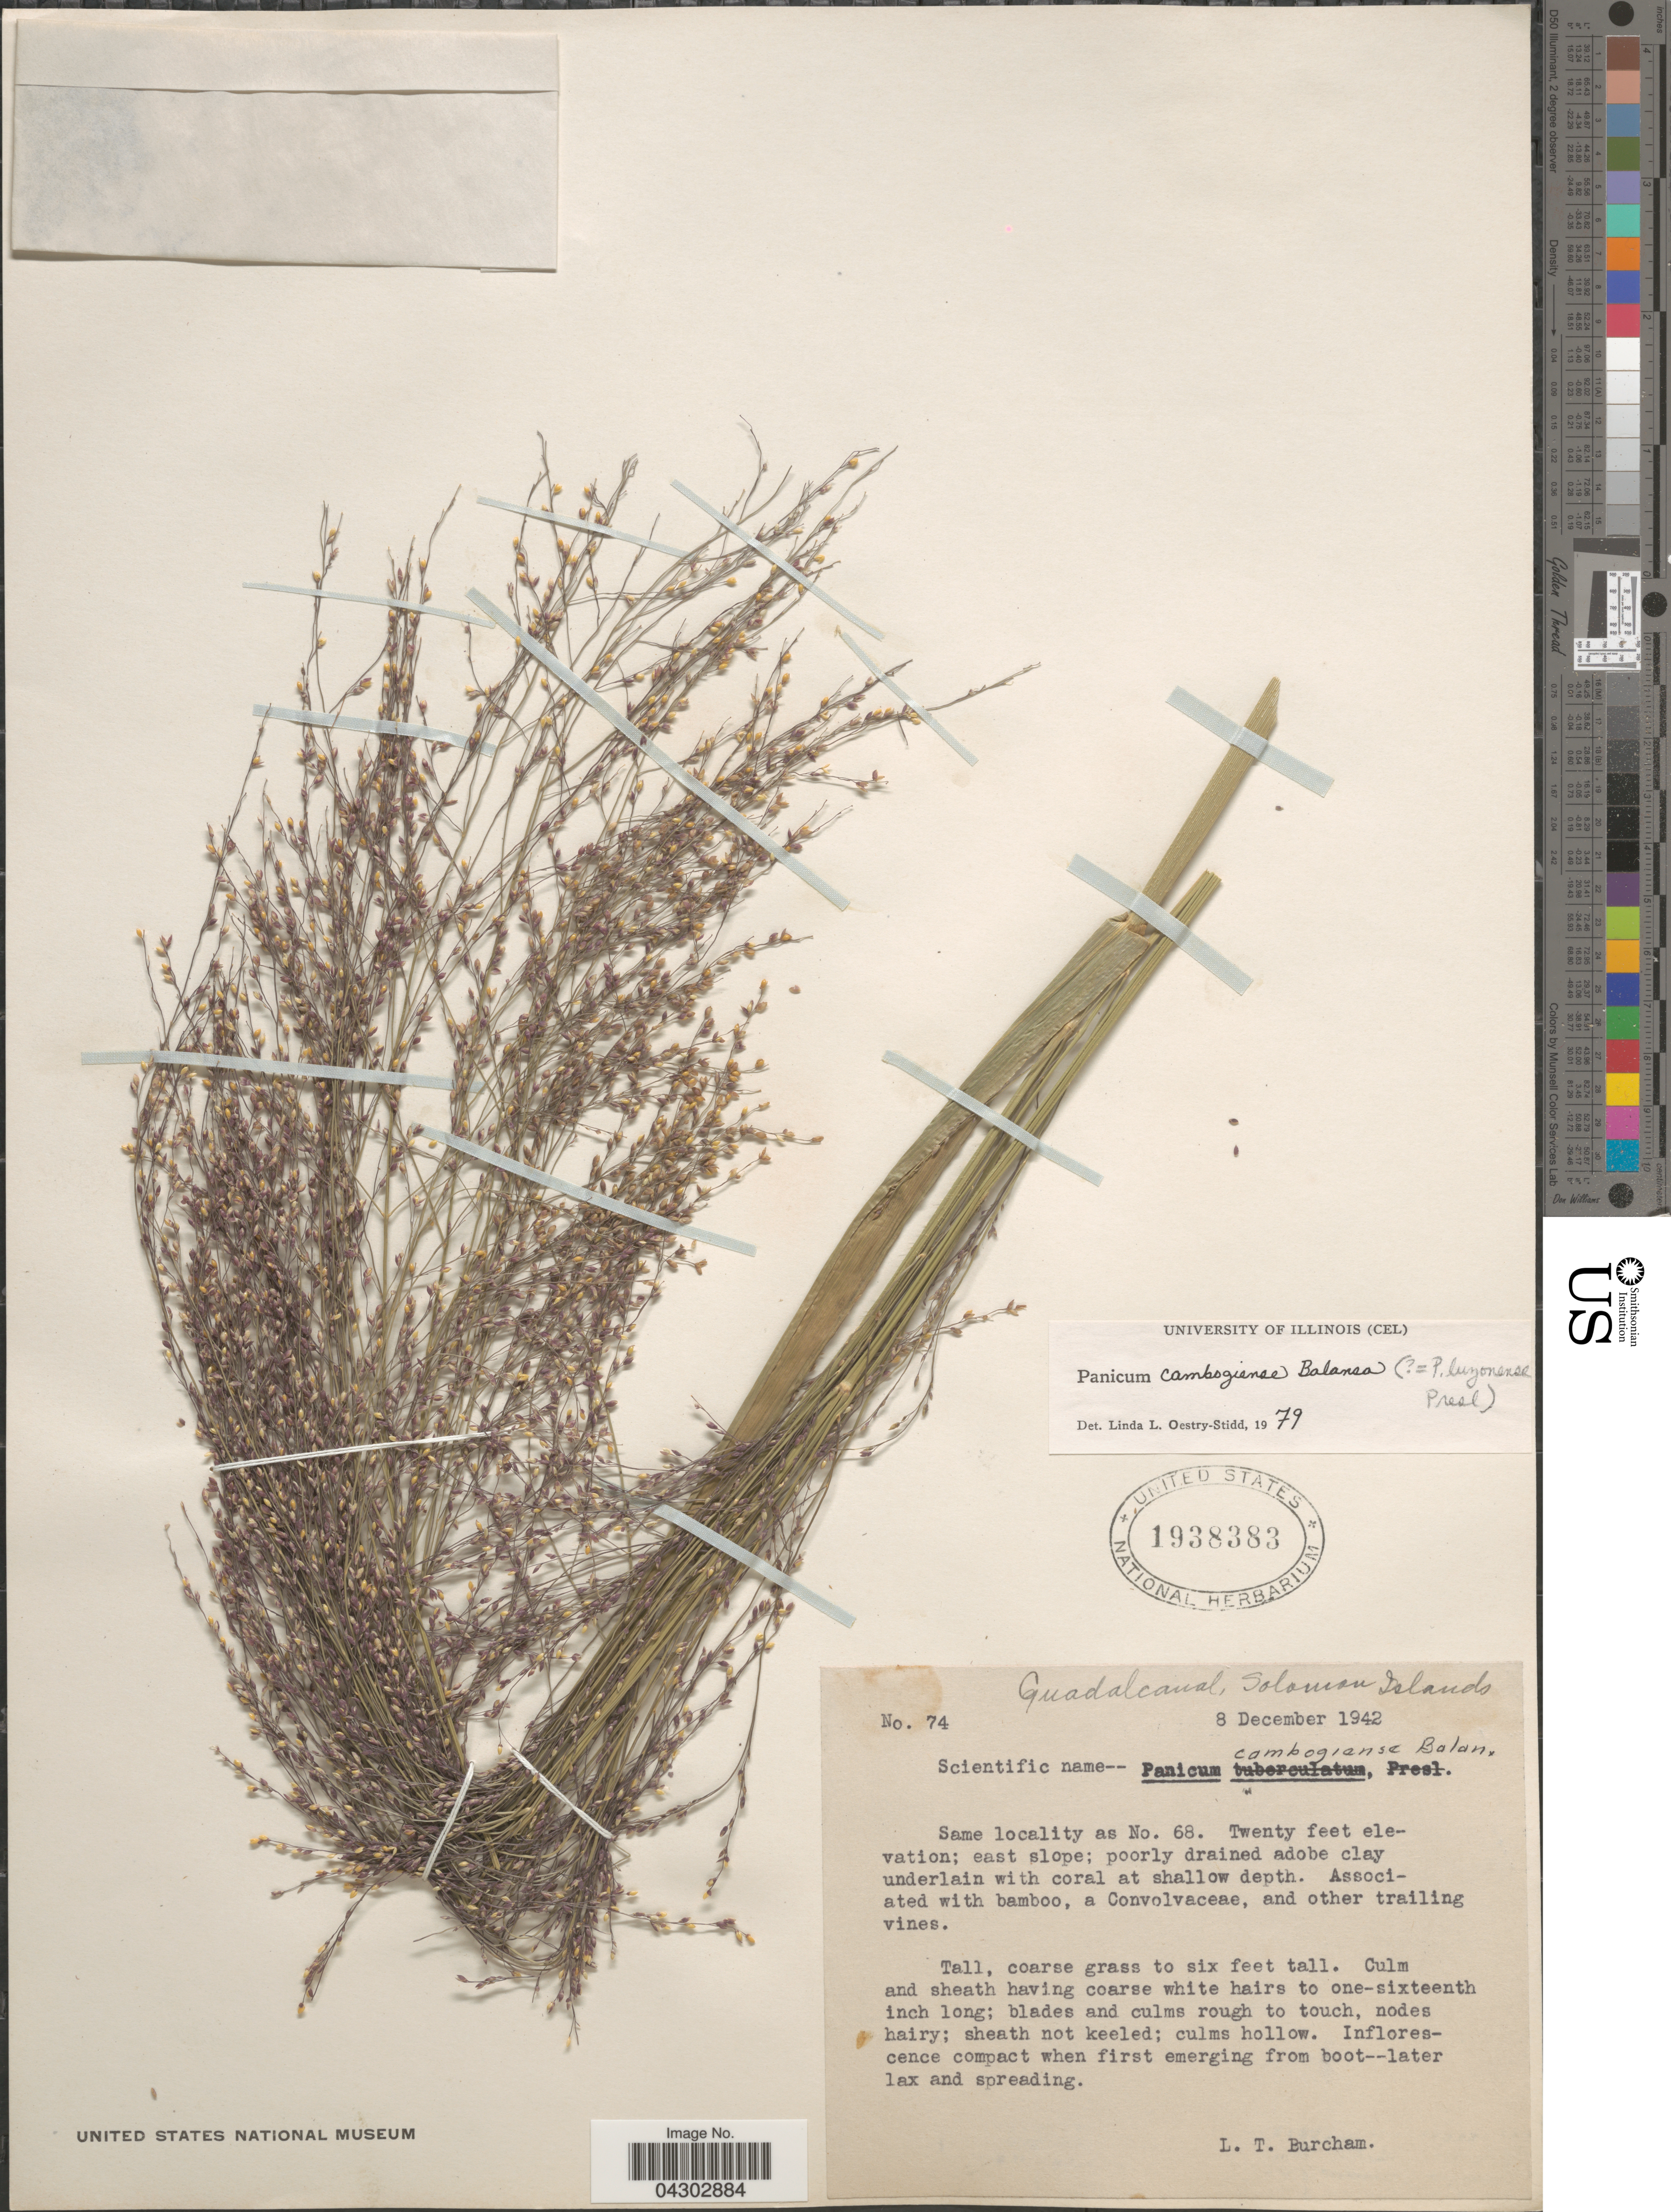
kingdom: Plantae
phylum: Tracheophyta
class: Liliopsida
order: Poales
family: Poaceae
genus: Panicum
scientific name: Panicum luzonense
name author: J. Presl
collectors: L. Burcham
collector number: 74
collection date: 1942-12-08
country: Solomon Islands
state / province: Solomon Islands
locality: Guadalcanal. East slope.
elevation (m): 6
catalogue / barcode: US 1938383